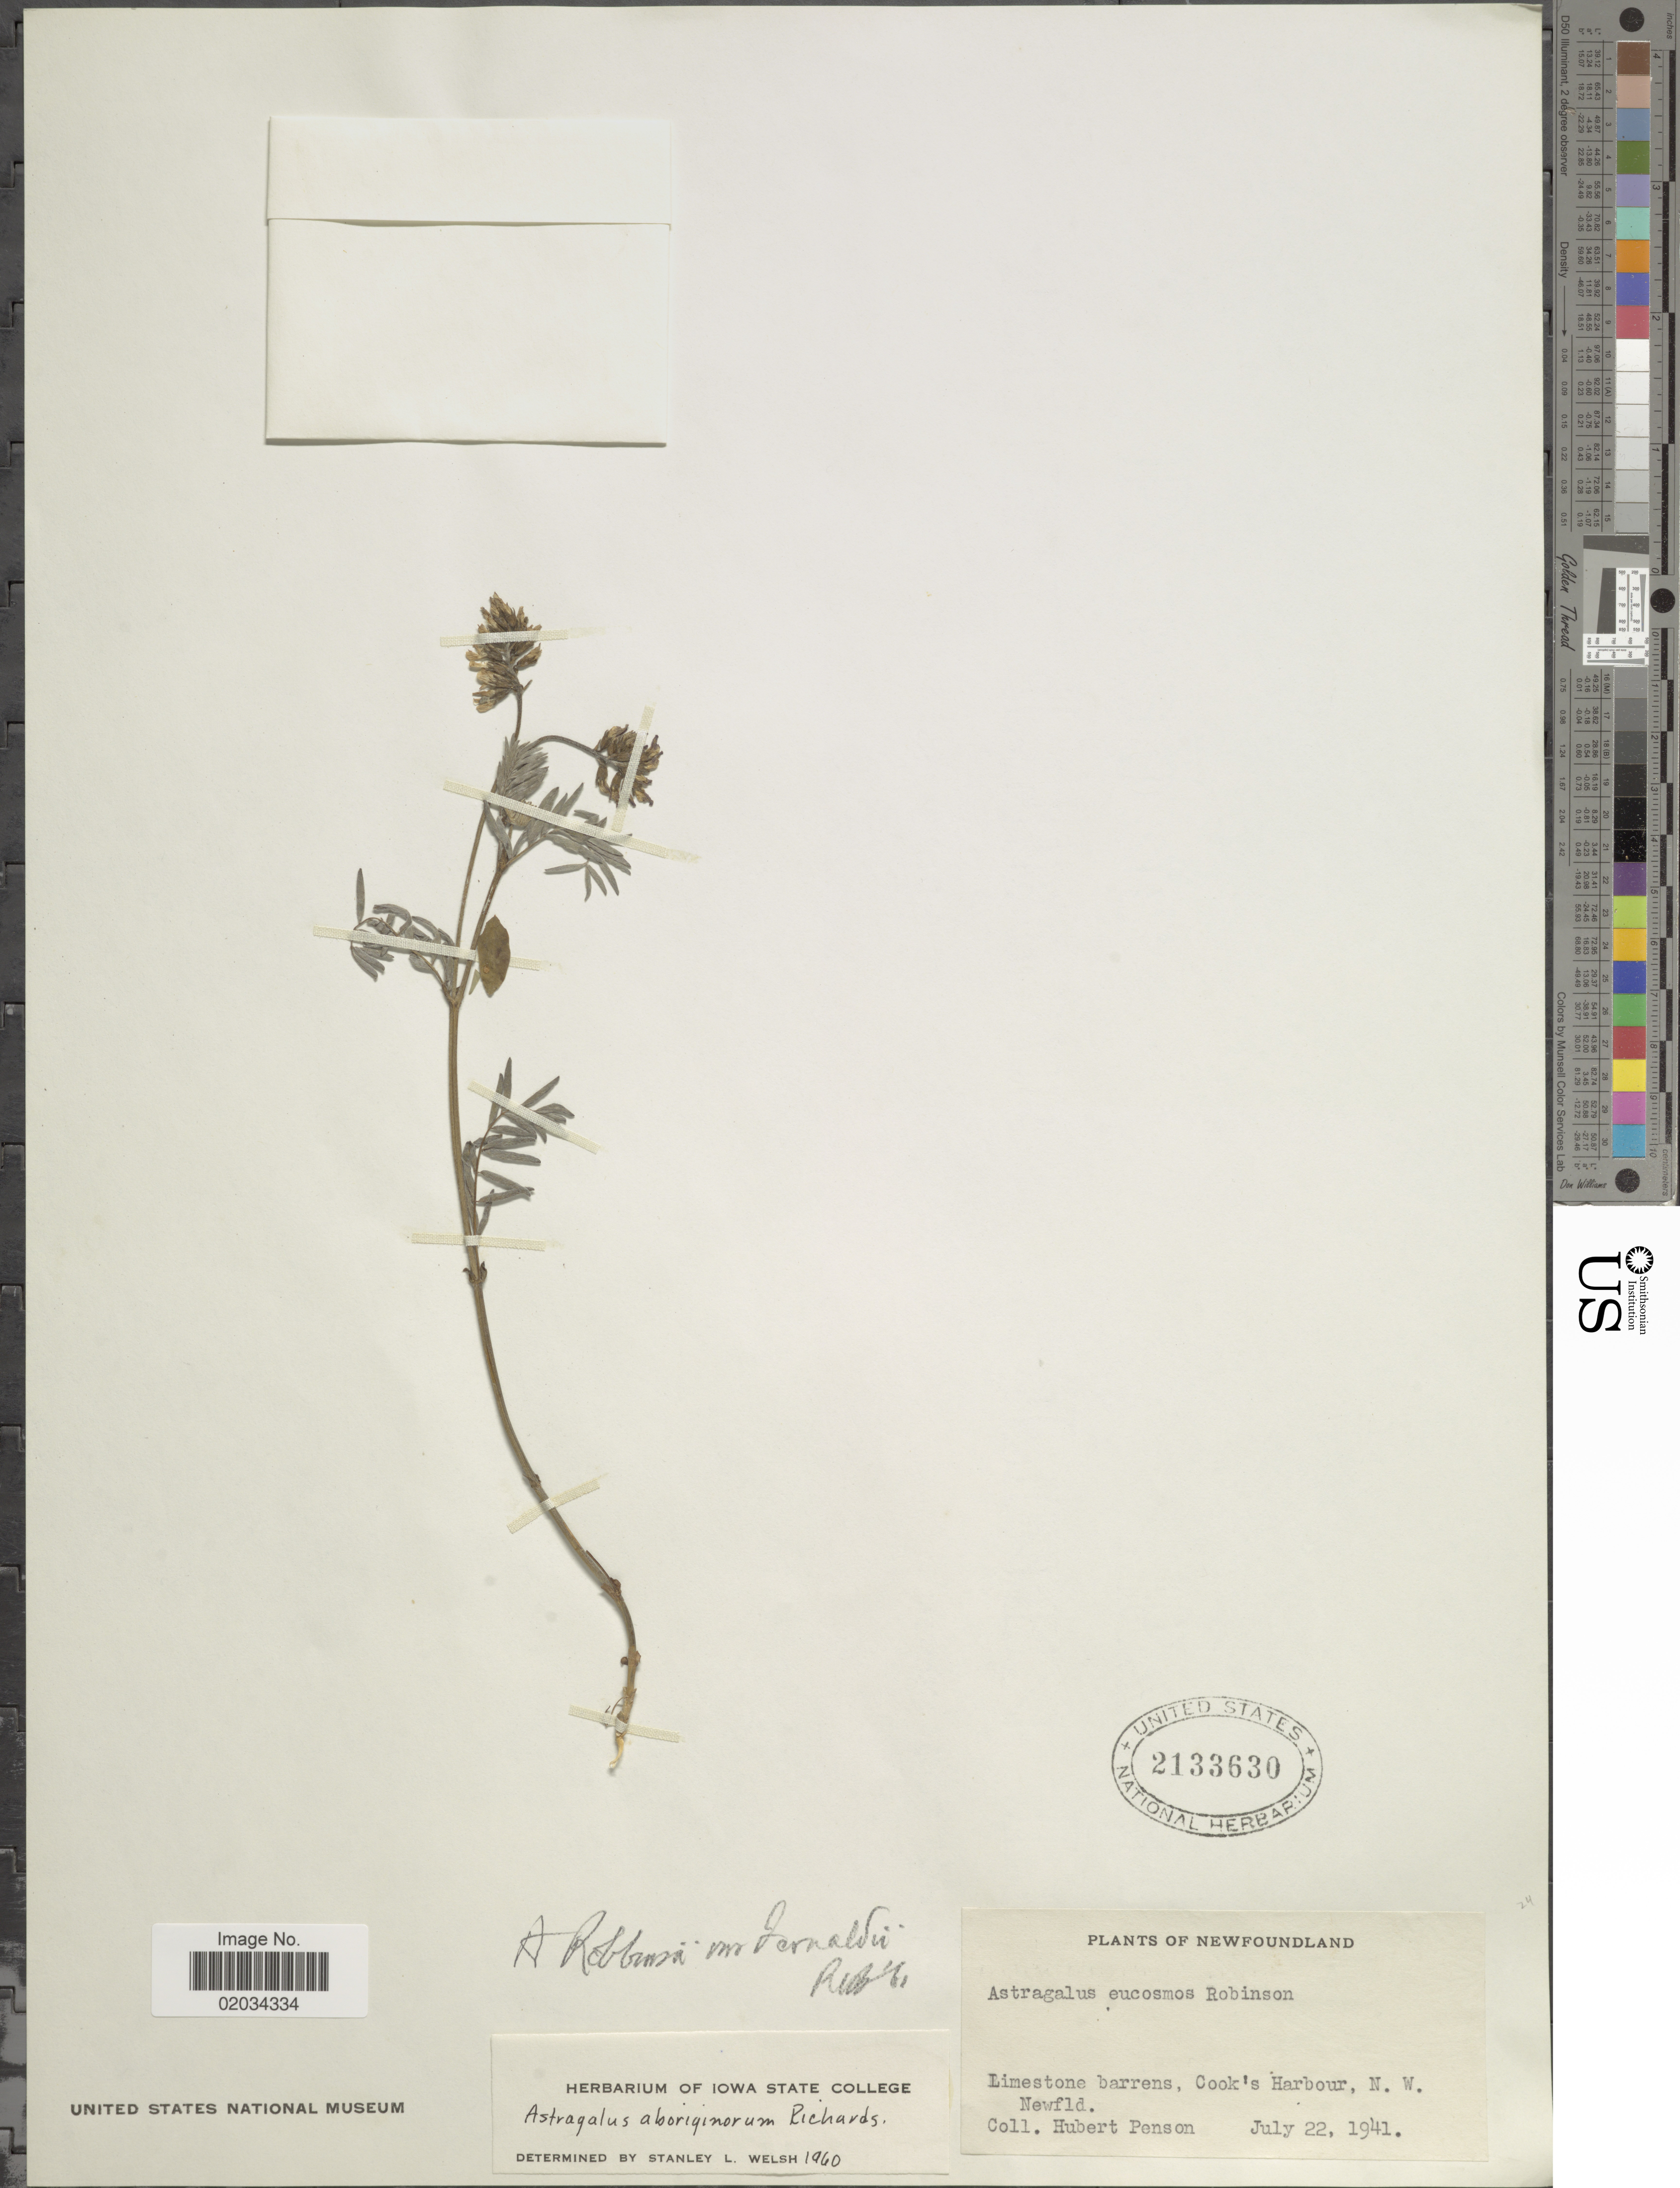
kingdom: Plantae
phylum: Tracheophyta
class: Magnoliopsida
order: Fabales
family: Fabaceae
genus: Astragalus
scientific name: Astragalus robbinsii var. fernaldii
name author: (Rydb.) Barneby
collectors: H. Penson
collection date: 1941-07-22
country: Canada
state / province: Newfoundland and Labrador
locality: Cook's Harbour, N. W., Newfld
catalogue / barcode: US 2133630